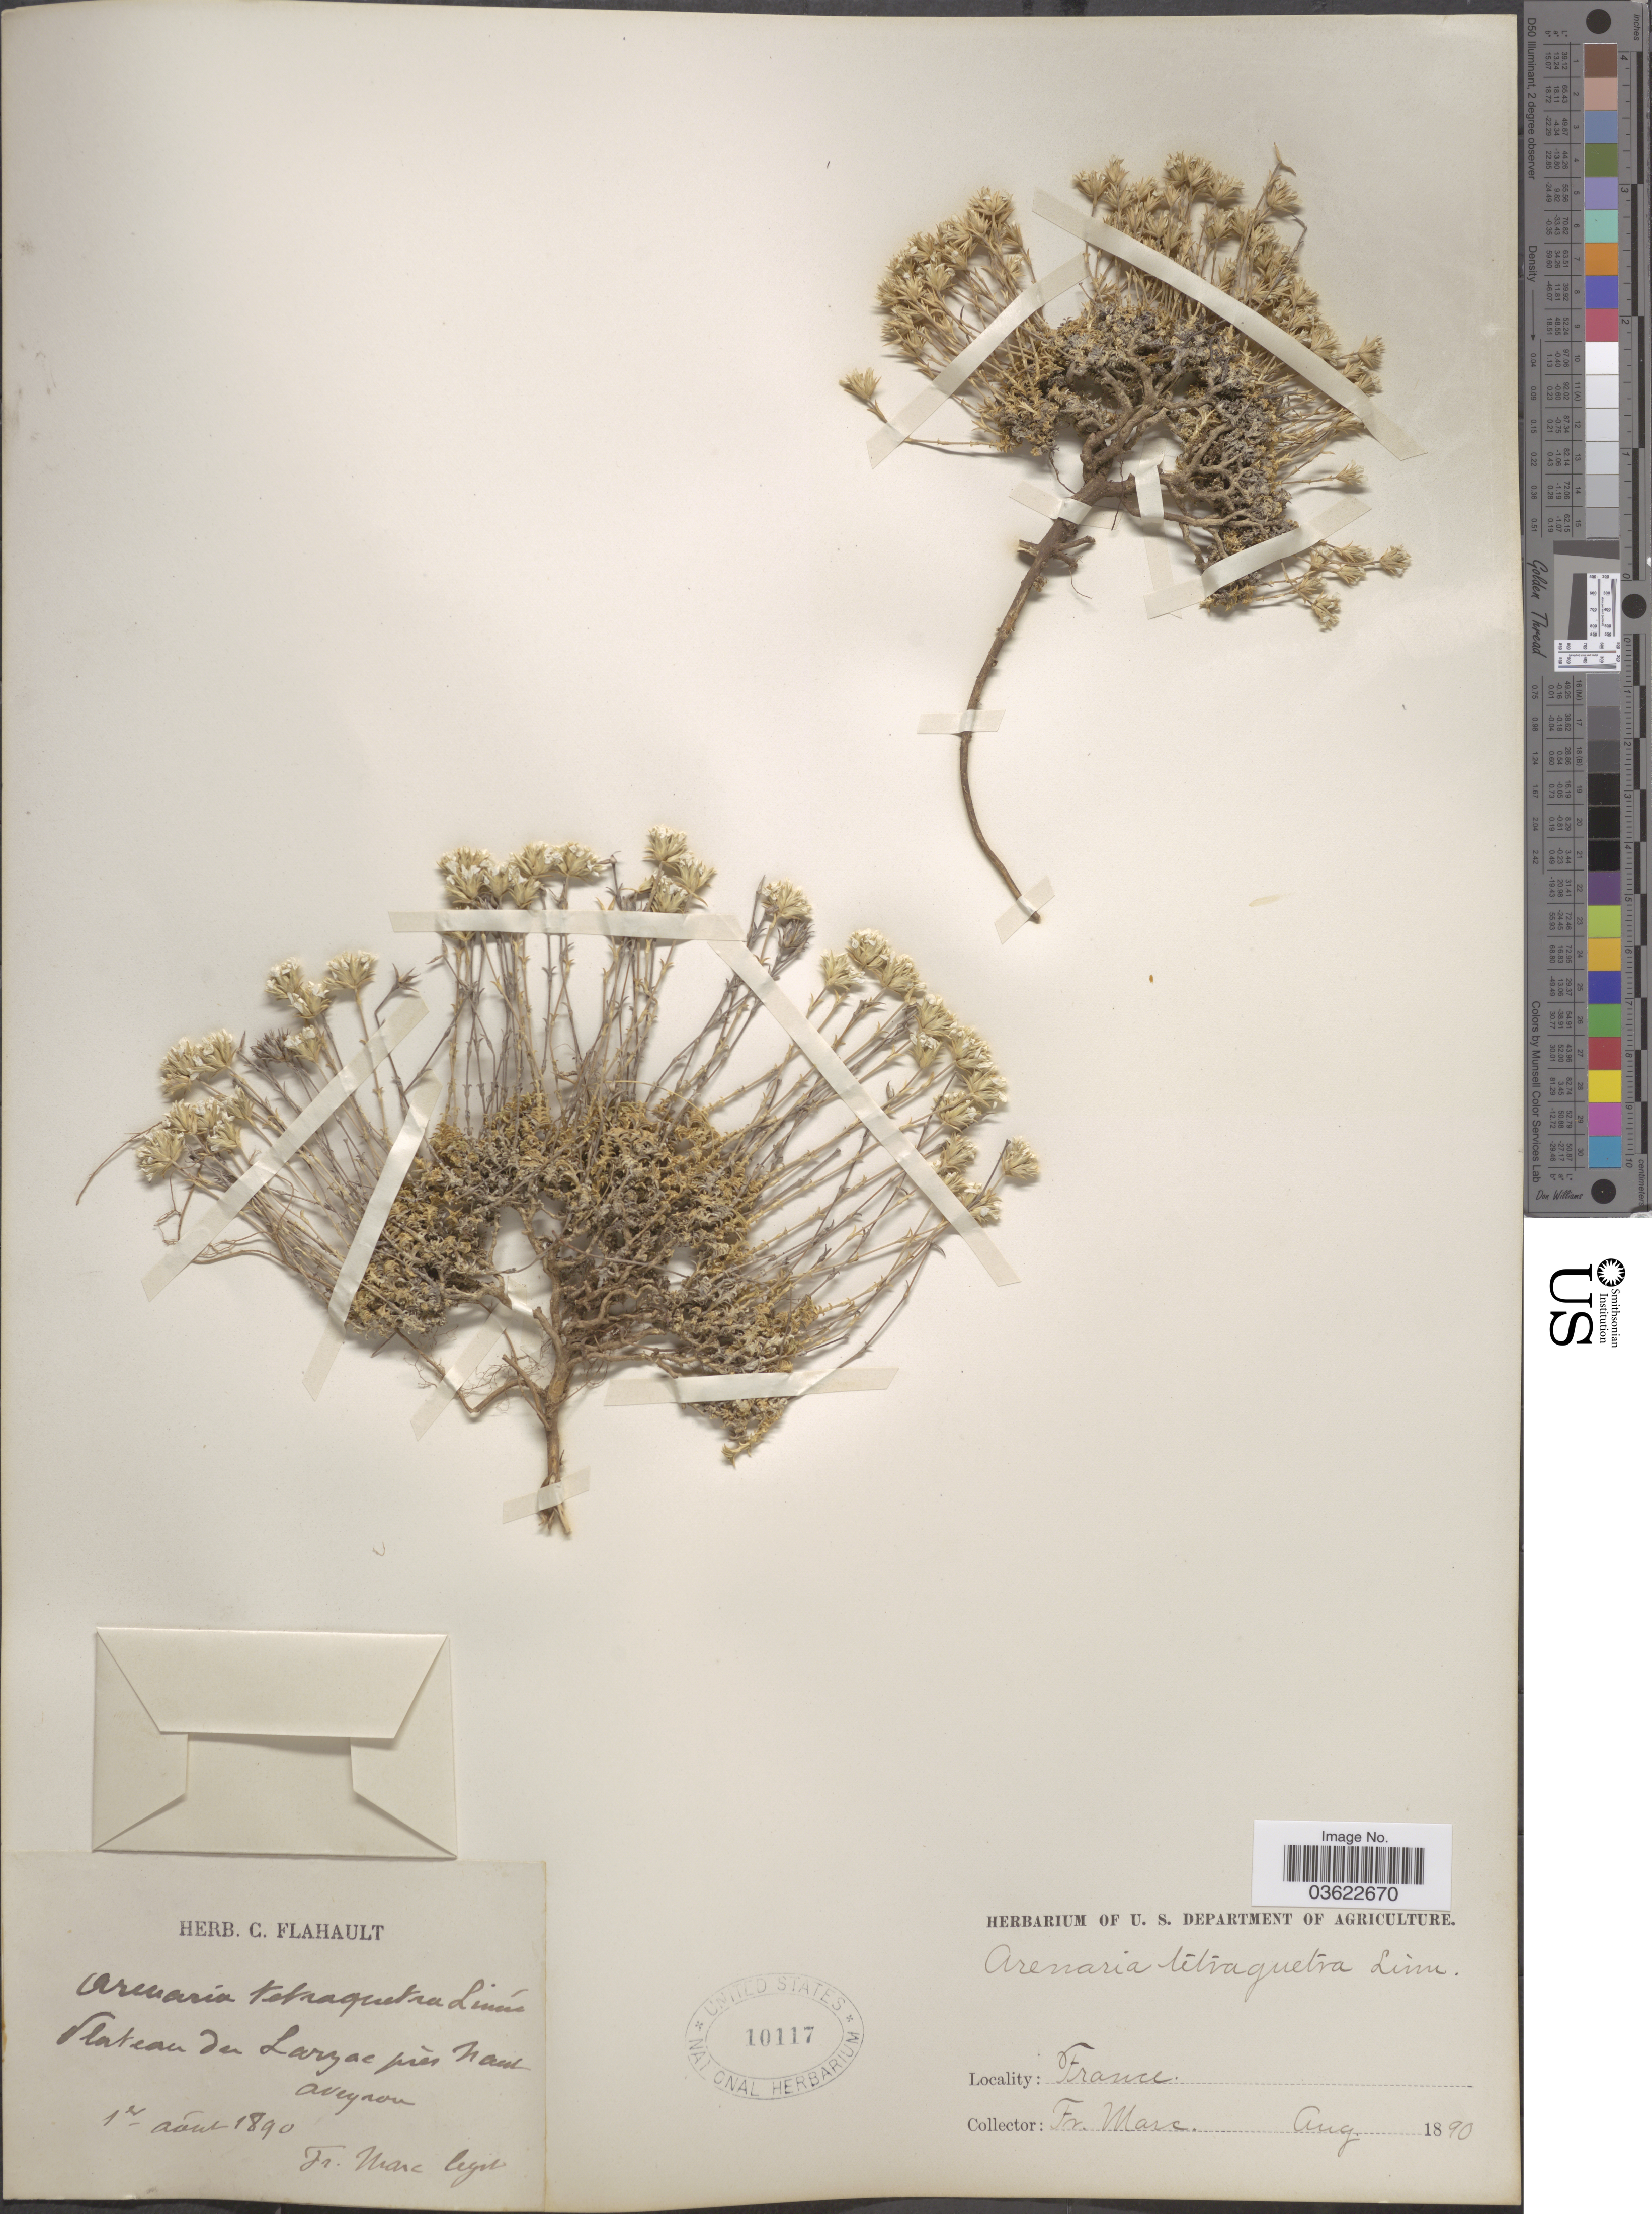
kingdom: Plantae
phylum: Tracheophyta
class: Magnoliopsida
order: Caryophyllales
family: Caryophyllaceae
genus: Arenaria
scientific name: Arenaria tetraquetra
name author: L.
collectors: F. Marc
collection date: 1890-08-01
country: France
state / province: Occitanie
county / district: Aveyron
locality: Plateau du Larzac près Nant Aveyron.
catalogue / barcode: US 10117